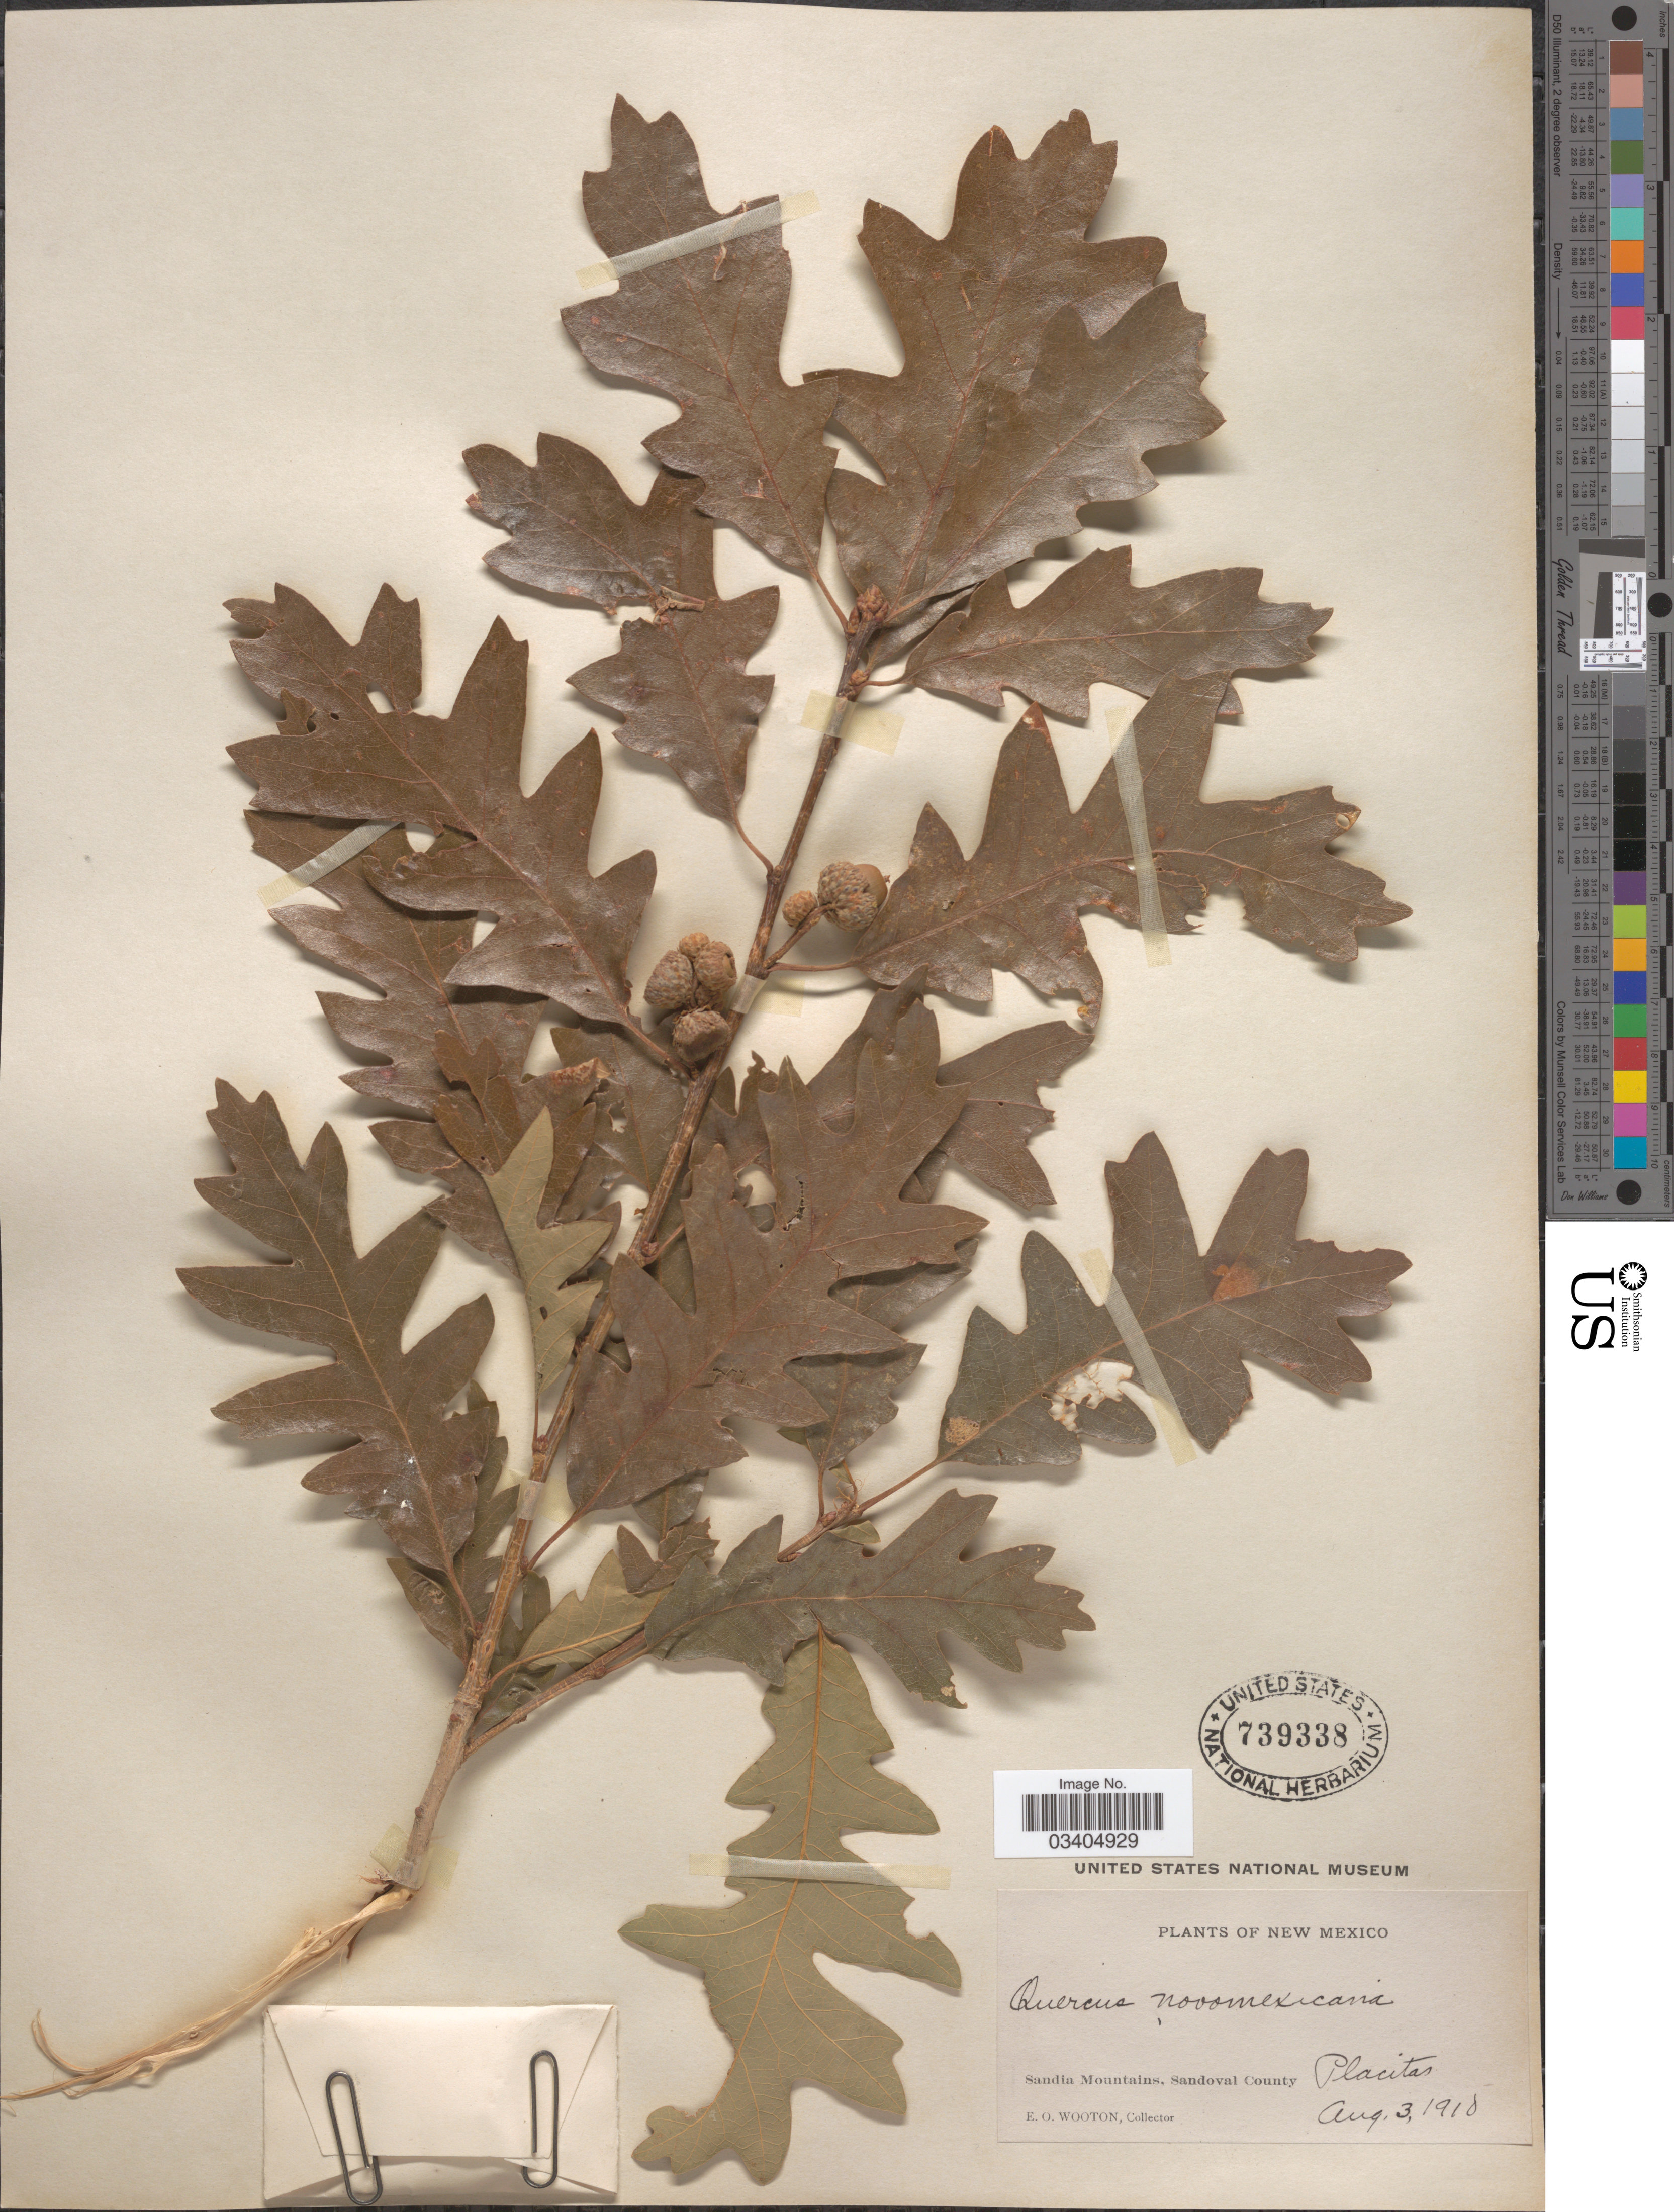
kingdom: Plantae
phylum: Tracheophyta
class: Magnoliopsida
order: Fagales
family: Fagaceae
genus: Quercus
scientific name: Quercus gambelii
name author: Nutt.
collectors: E. O. Wooton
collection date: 1918-08-03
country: United States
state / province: New Mexico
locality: Sandia Mountains, Sandoval County. Placitas.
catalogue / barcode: US 739338